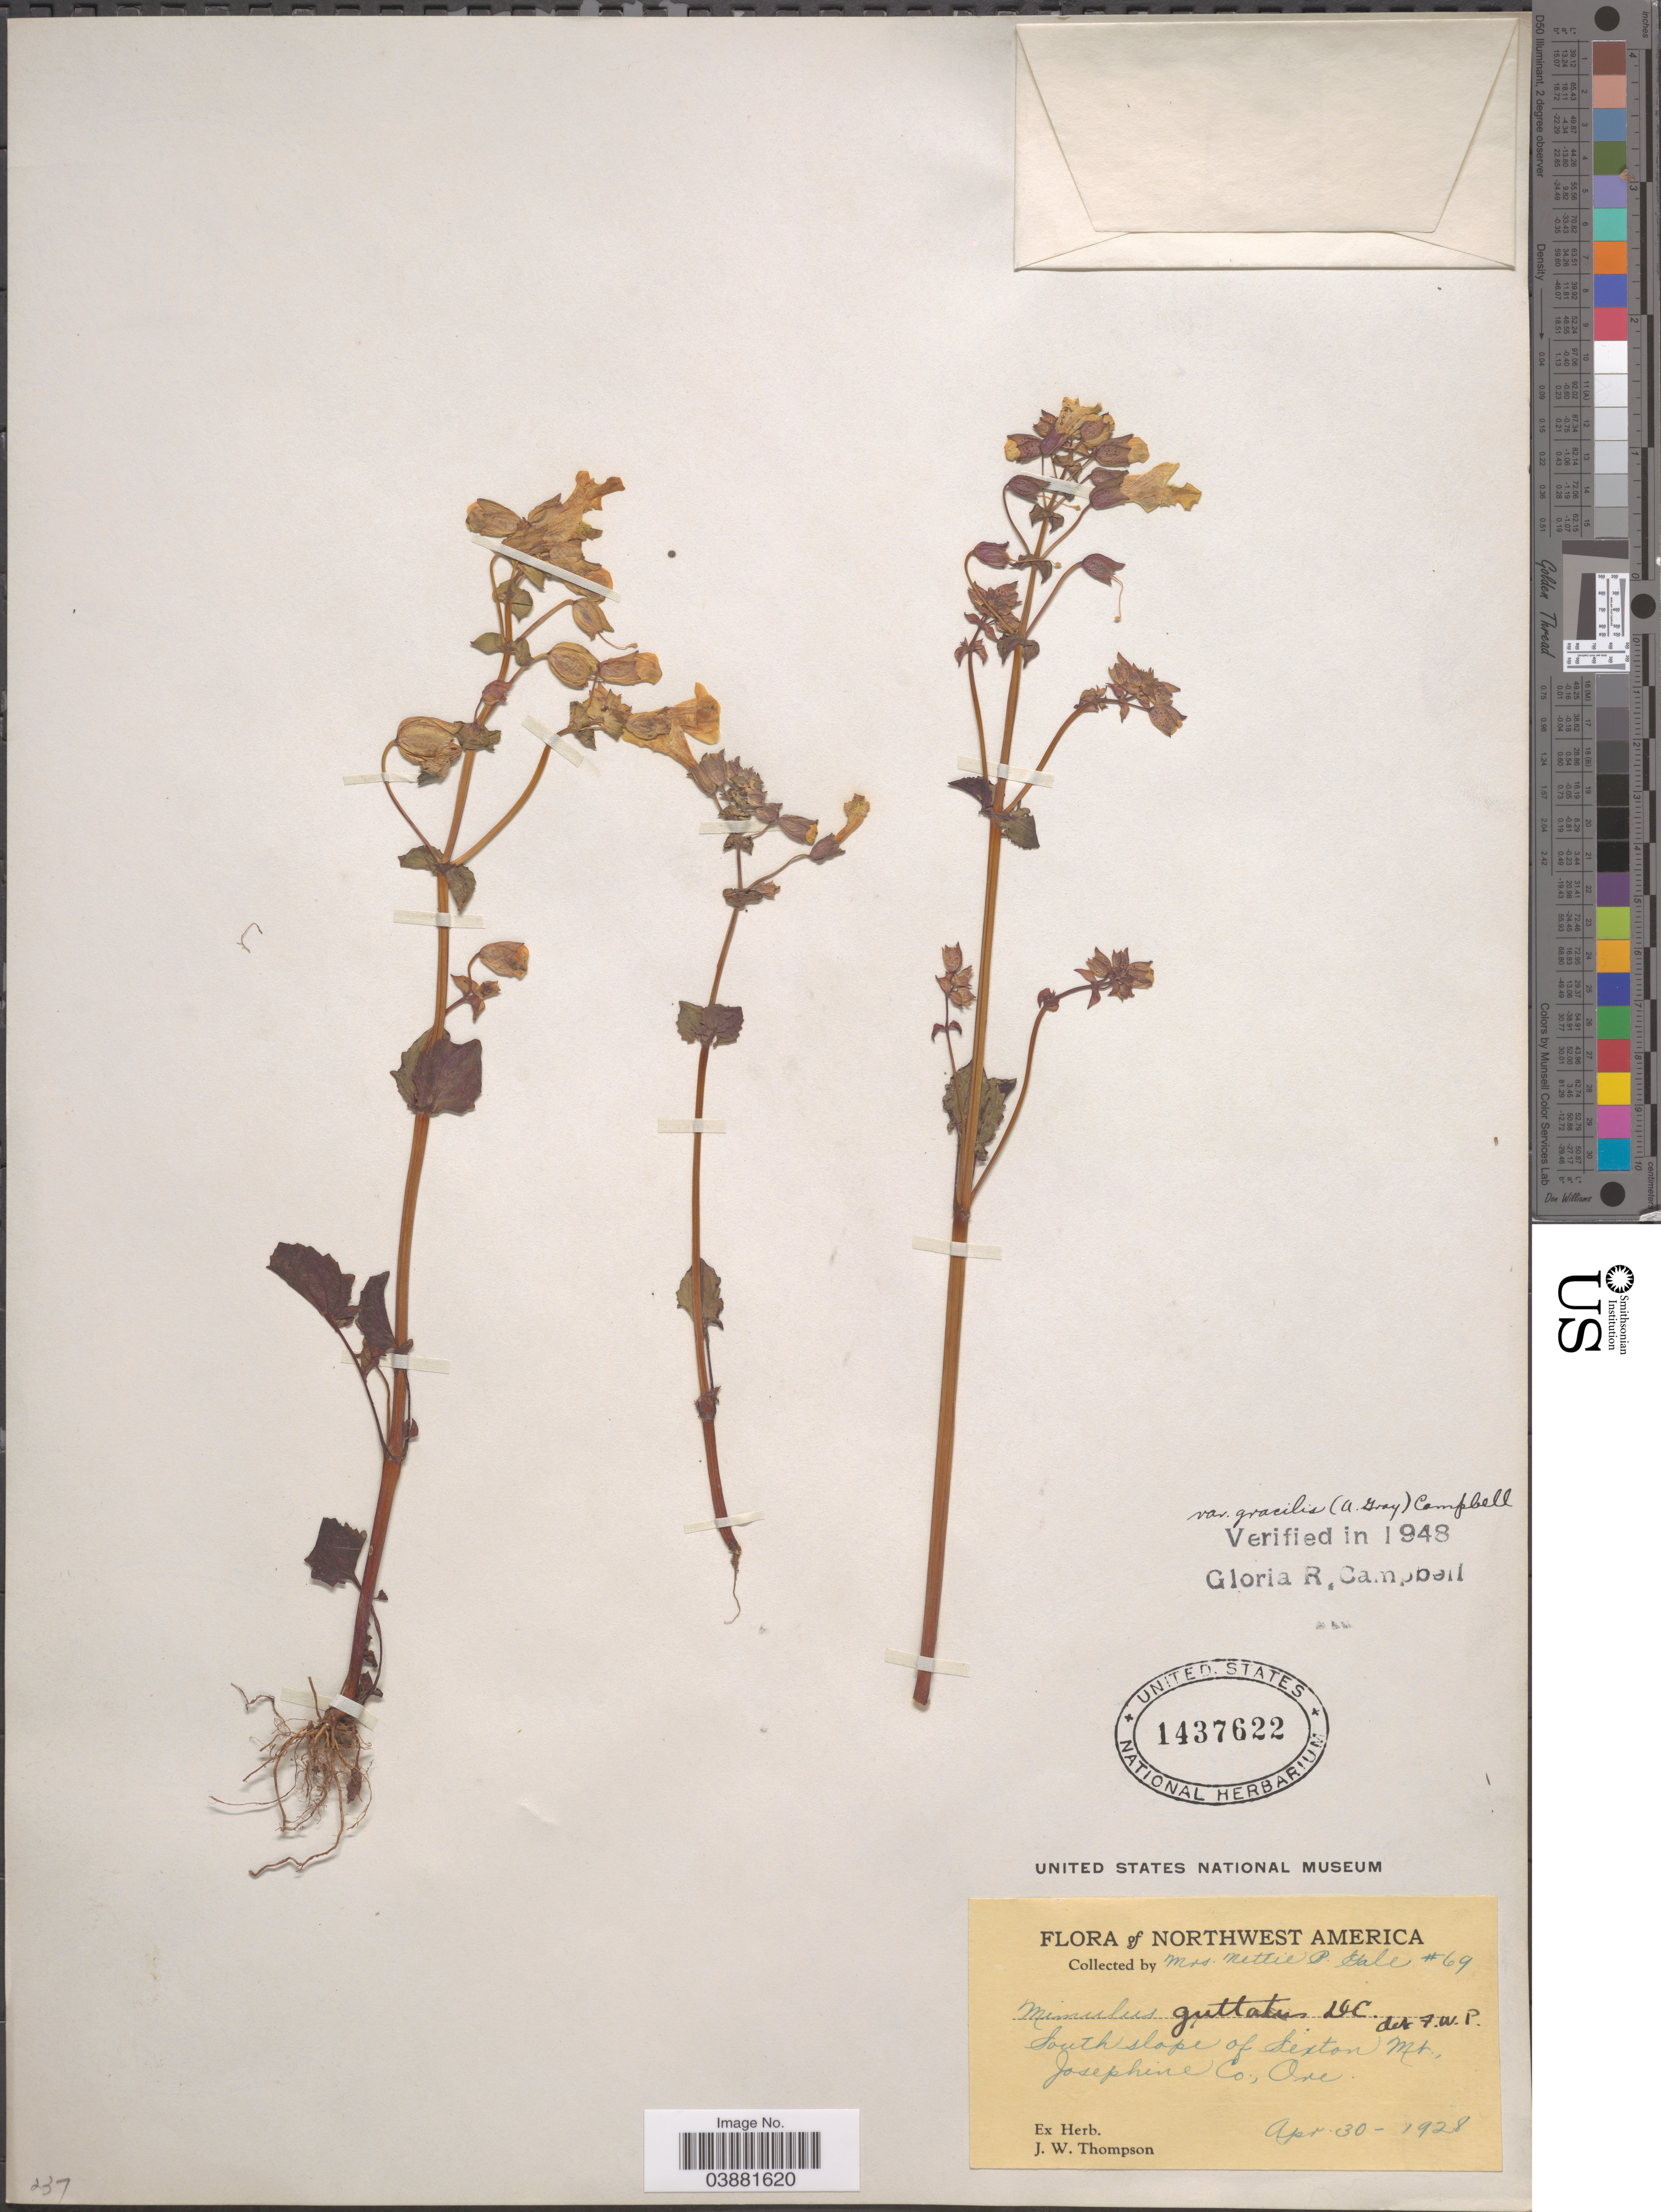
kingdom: Plantae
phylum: Tracheophyta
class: Magnoliopsida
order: Lamiales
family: Phrymaceae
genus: Mimulus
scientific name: Mimulus guttatus var. gracilis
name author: (A. Gray) G.R. Campb.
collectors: N. Gale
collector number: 69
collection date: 1928-04-30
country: United States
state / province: Oregon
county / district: Josephine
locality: South slope of Sexton Mt., Josephine Co.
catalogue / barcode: US 1437622